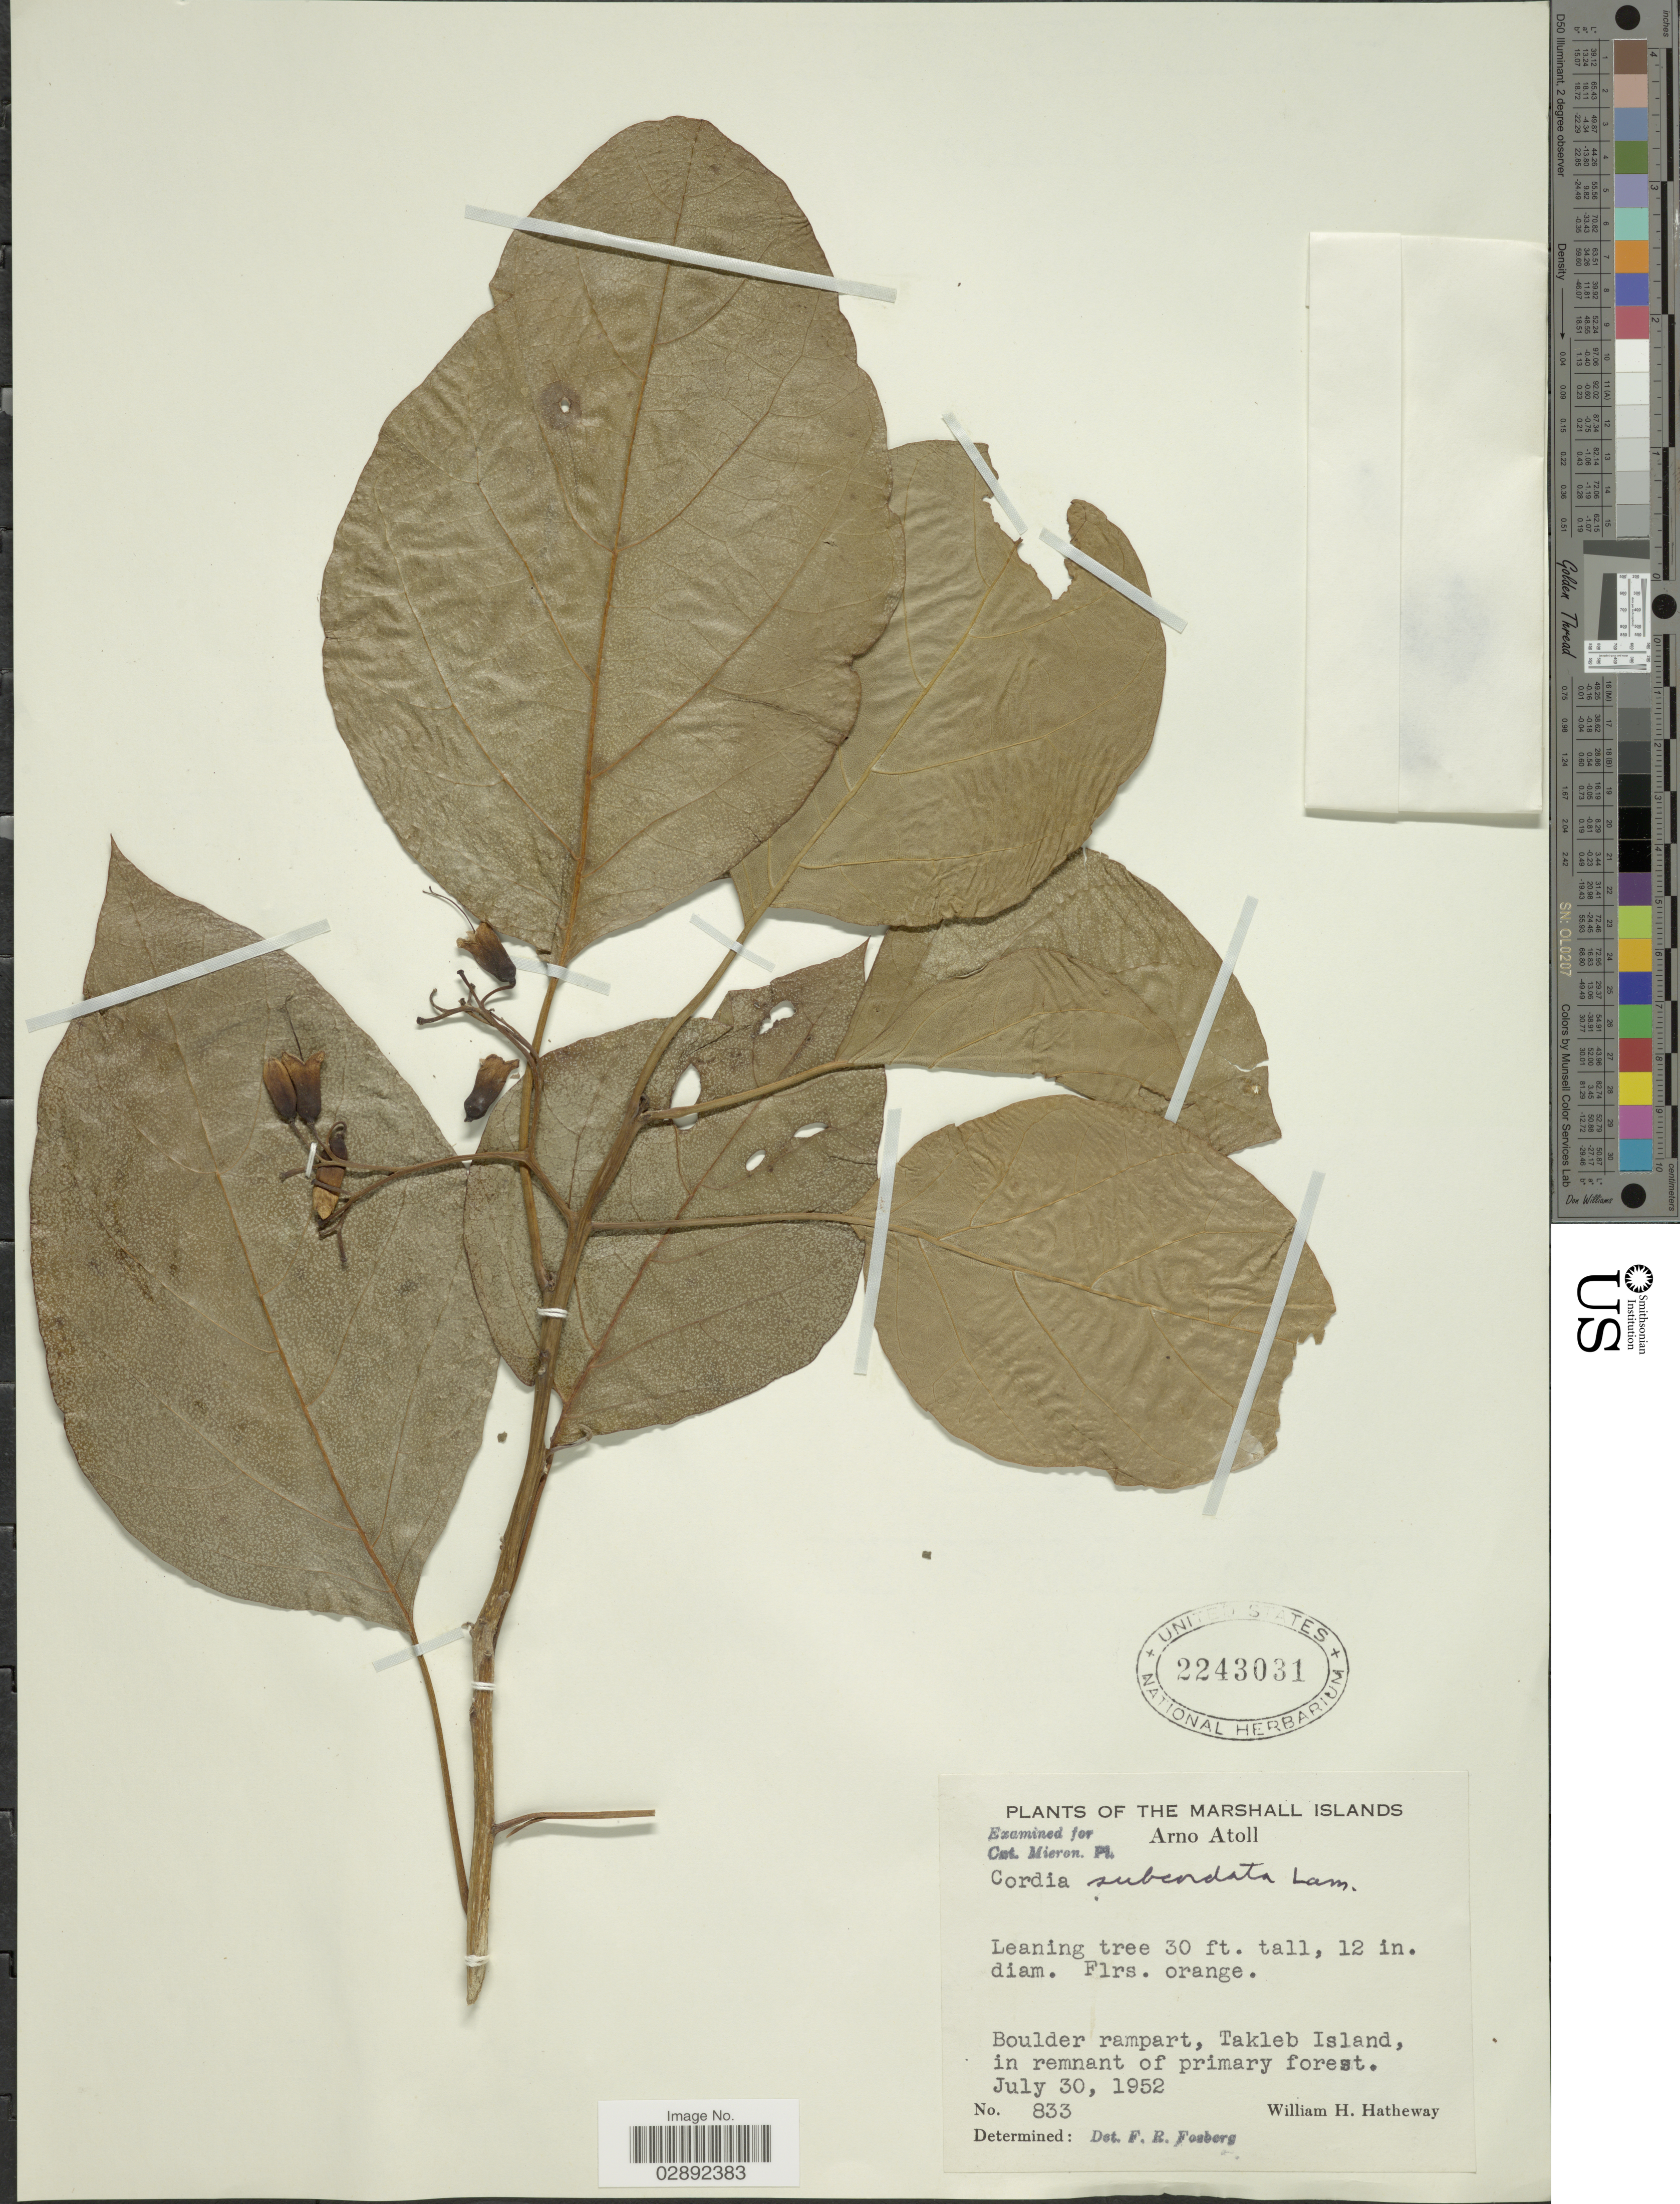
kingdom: Plantae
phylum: Tracheophyta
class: Magnoliopsida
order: Boraginales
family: Cordiaceae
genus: Cordia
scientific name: Cordia subcordata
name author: Lam.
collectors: W. H. Hatheway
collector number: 833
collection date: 1952-07-30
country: Marshall Islands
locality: Marshall Islands. Arno Atoll.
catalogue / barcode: US 2243031